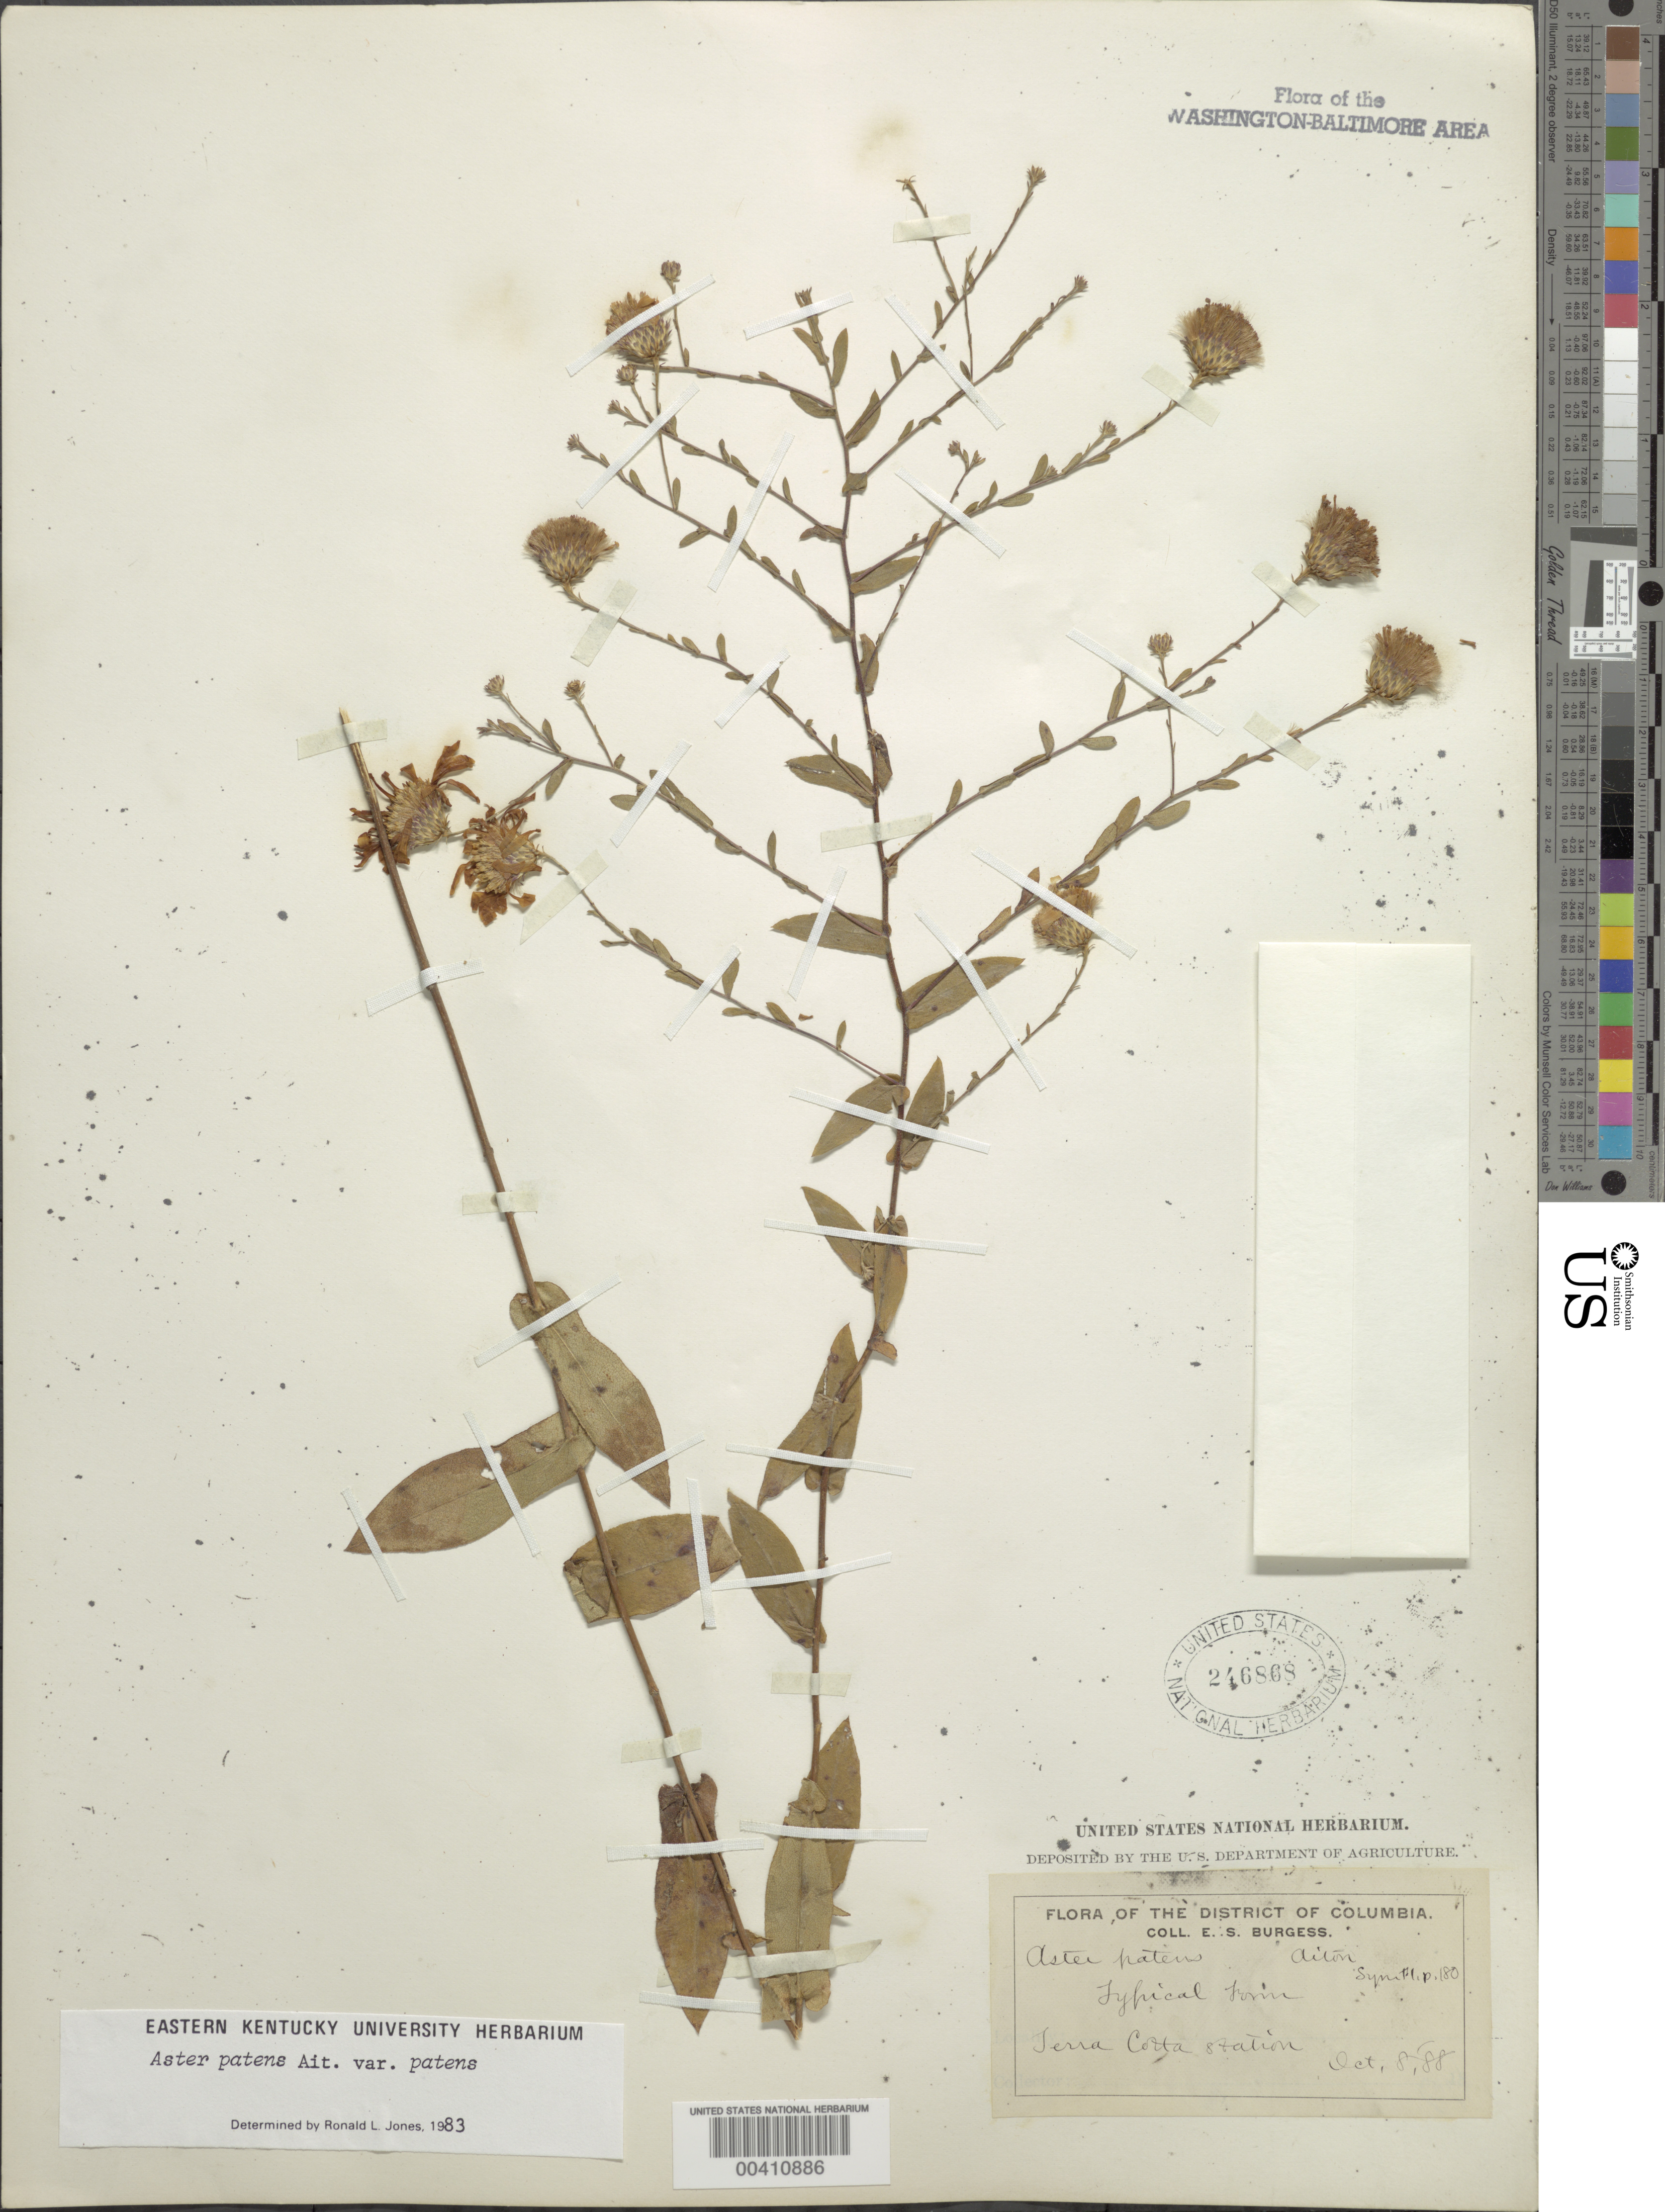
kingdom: Plantae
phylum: Tracheophyta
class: Magnoliopsida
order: Asterales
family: Asteraceae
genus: Symphyotrichum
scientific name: Symphyotrichum patens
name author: (Aiton) G.L. Nesom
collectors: E. Burgess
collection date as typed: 08 Oct 1888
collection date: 1888-10-08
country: United States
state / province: District of Columbia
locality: Terra Cotta Station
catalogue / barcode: US 246868